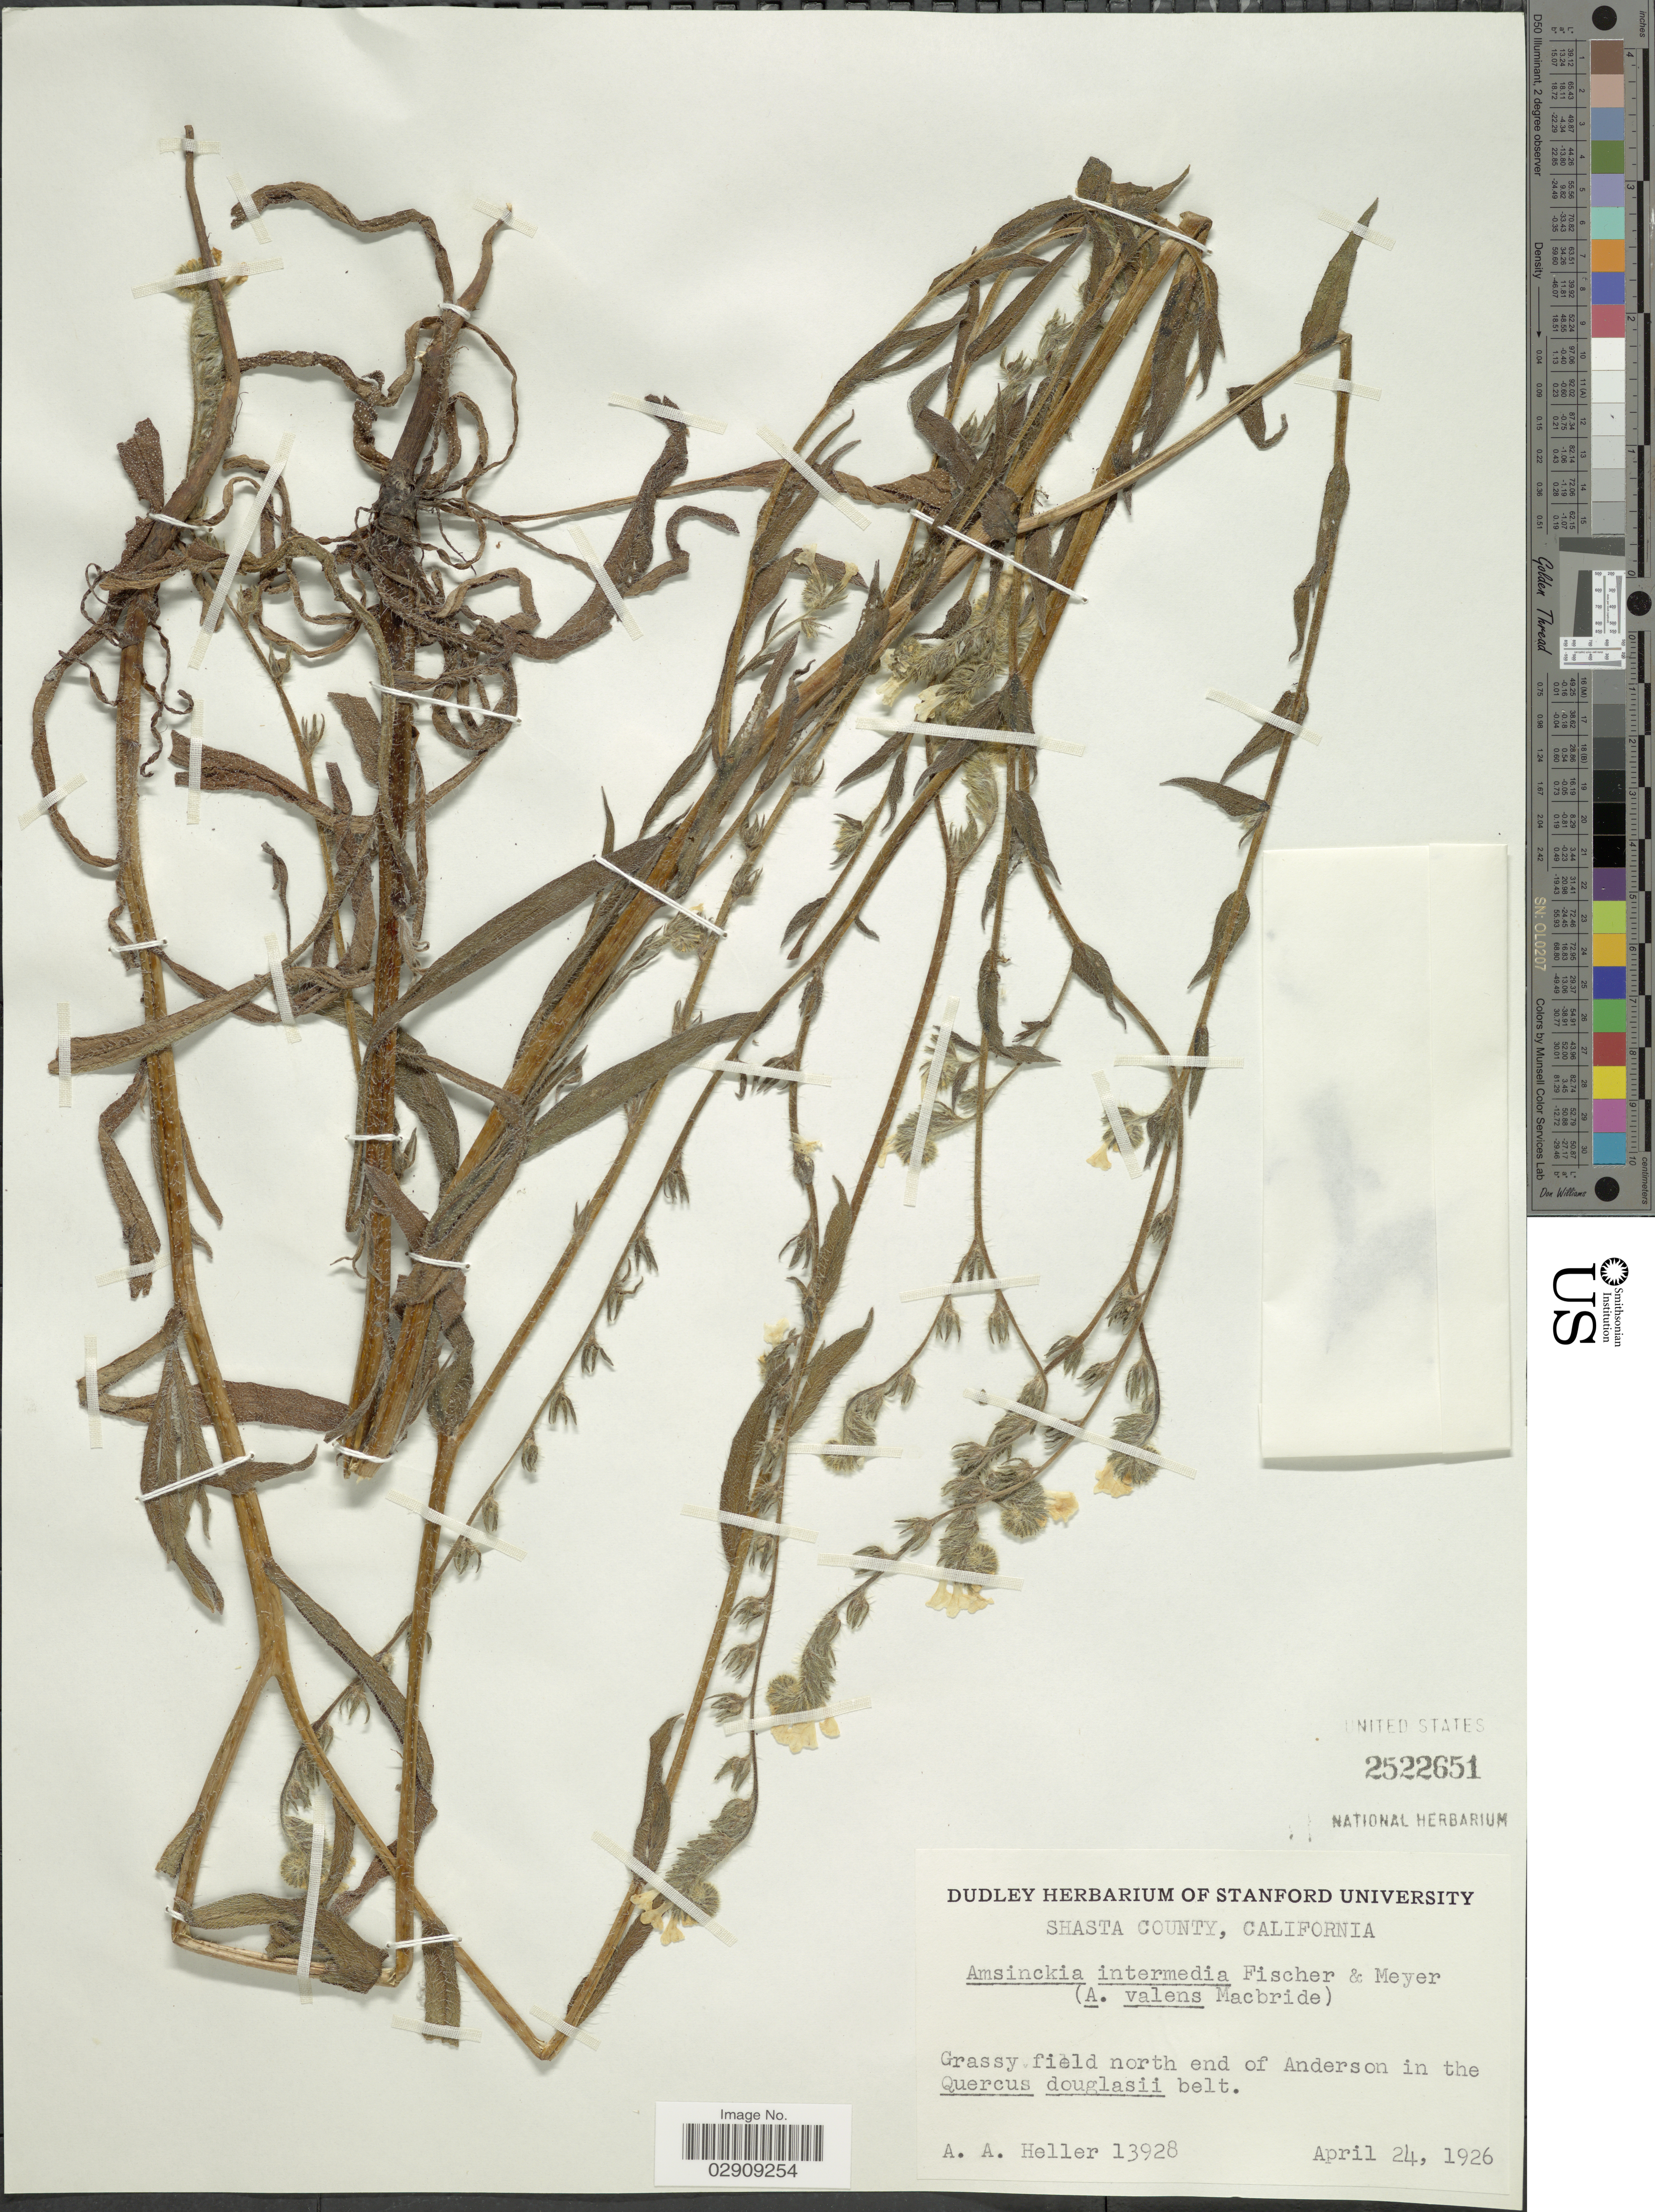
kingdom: Plantae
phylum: Tracheophyta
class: Magnoliopsida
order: Boraginales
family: Boraginaceae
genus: Amsinckia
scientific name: Amsinckia menziesii var. intermedia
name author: (Fisch. & C.A. Mey.) Ganders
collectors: A. A. Heller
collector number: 13928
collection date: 1926-04-24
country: United States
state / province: California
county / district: Shasta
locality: Shasta County. Grassy field north end of Anderson.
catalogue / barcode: US 2522651